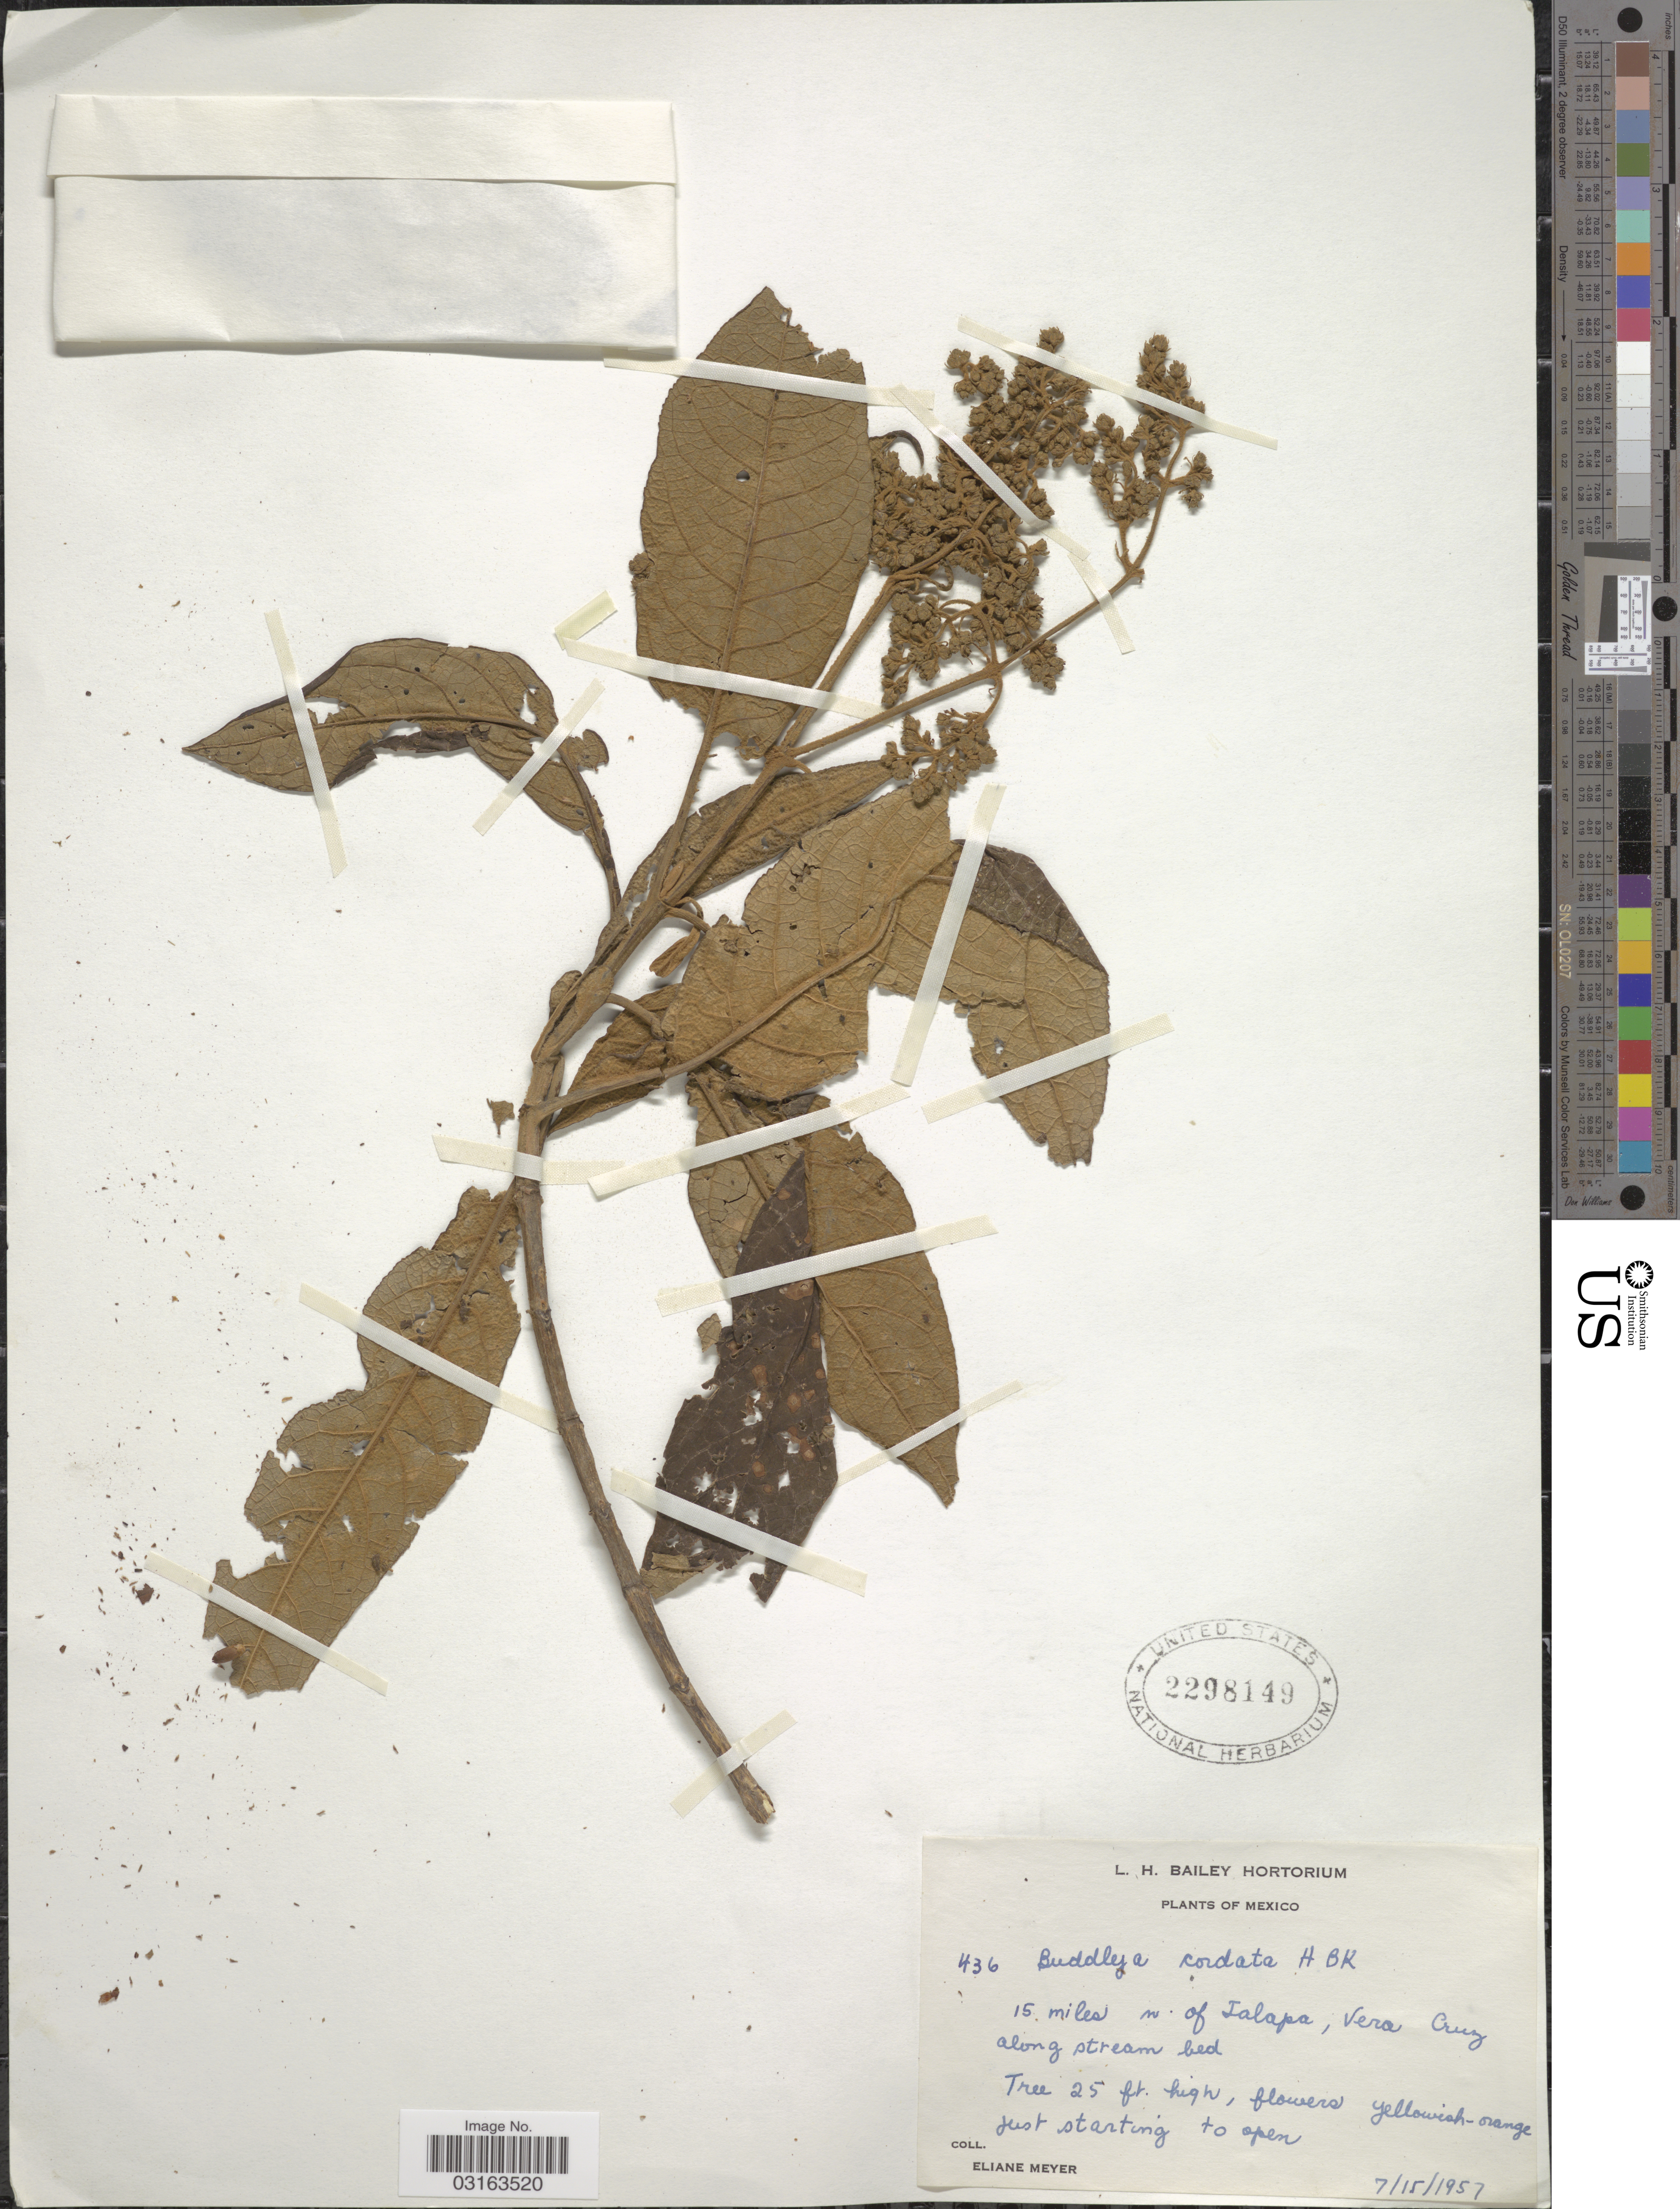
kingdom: Plantae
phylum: Tracheophyta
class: Magnoliopsida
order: Lamiales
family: Scrophulariaceae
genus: Buddleja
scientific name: Buddleja cordata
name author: Kunth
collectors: E. Meyer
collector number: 436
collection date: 1957-07-15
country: Mexico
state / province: Veracruz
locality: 15 miles n. of Jalapa, Vera Cruz.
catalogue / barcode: US 2298149